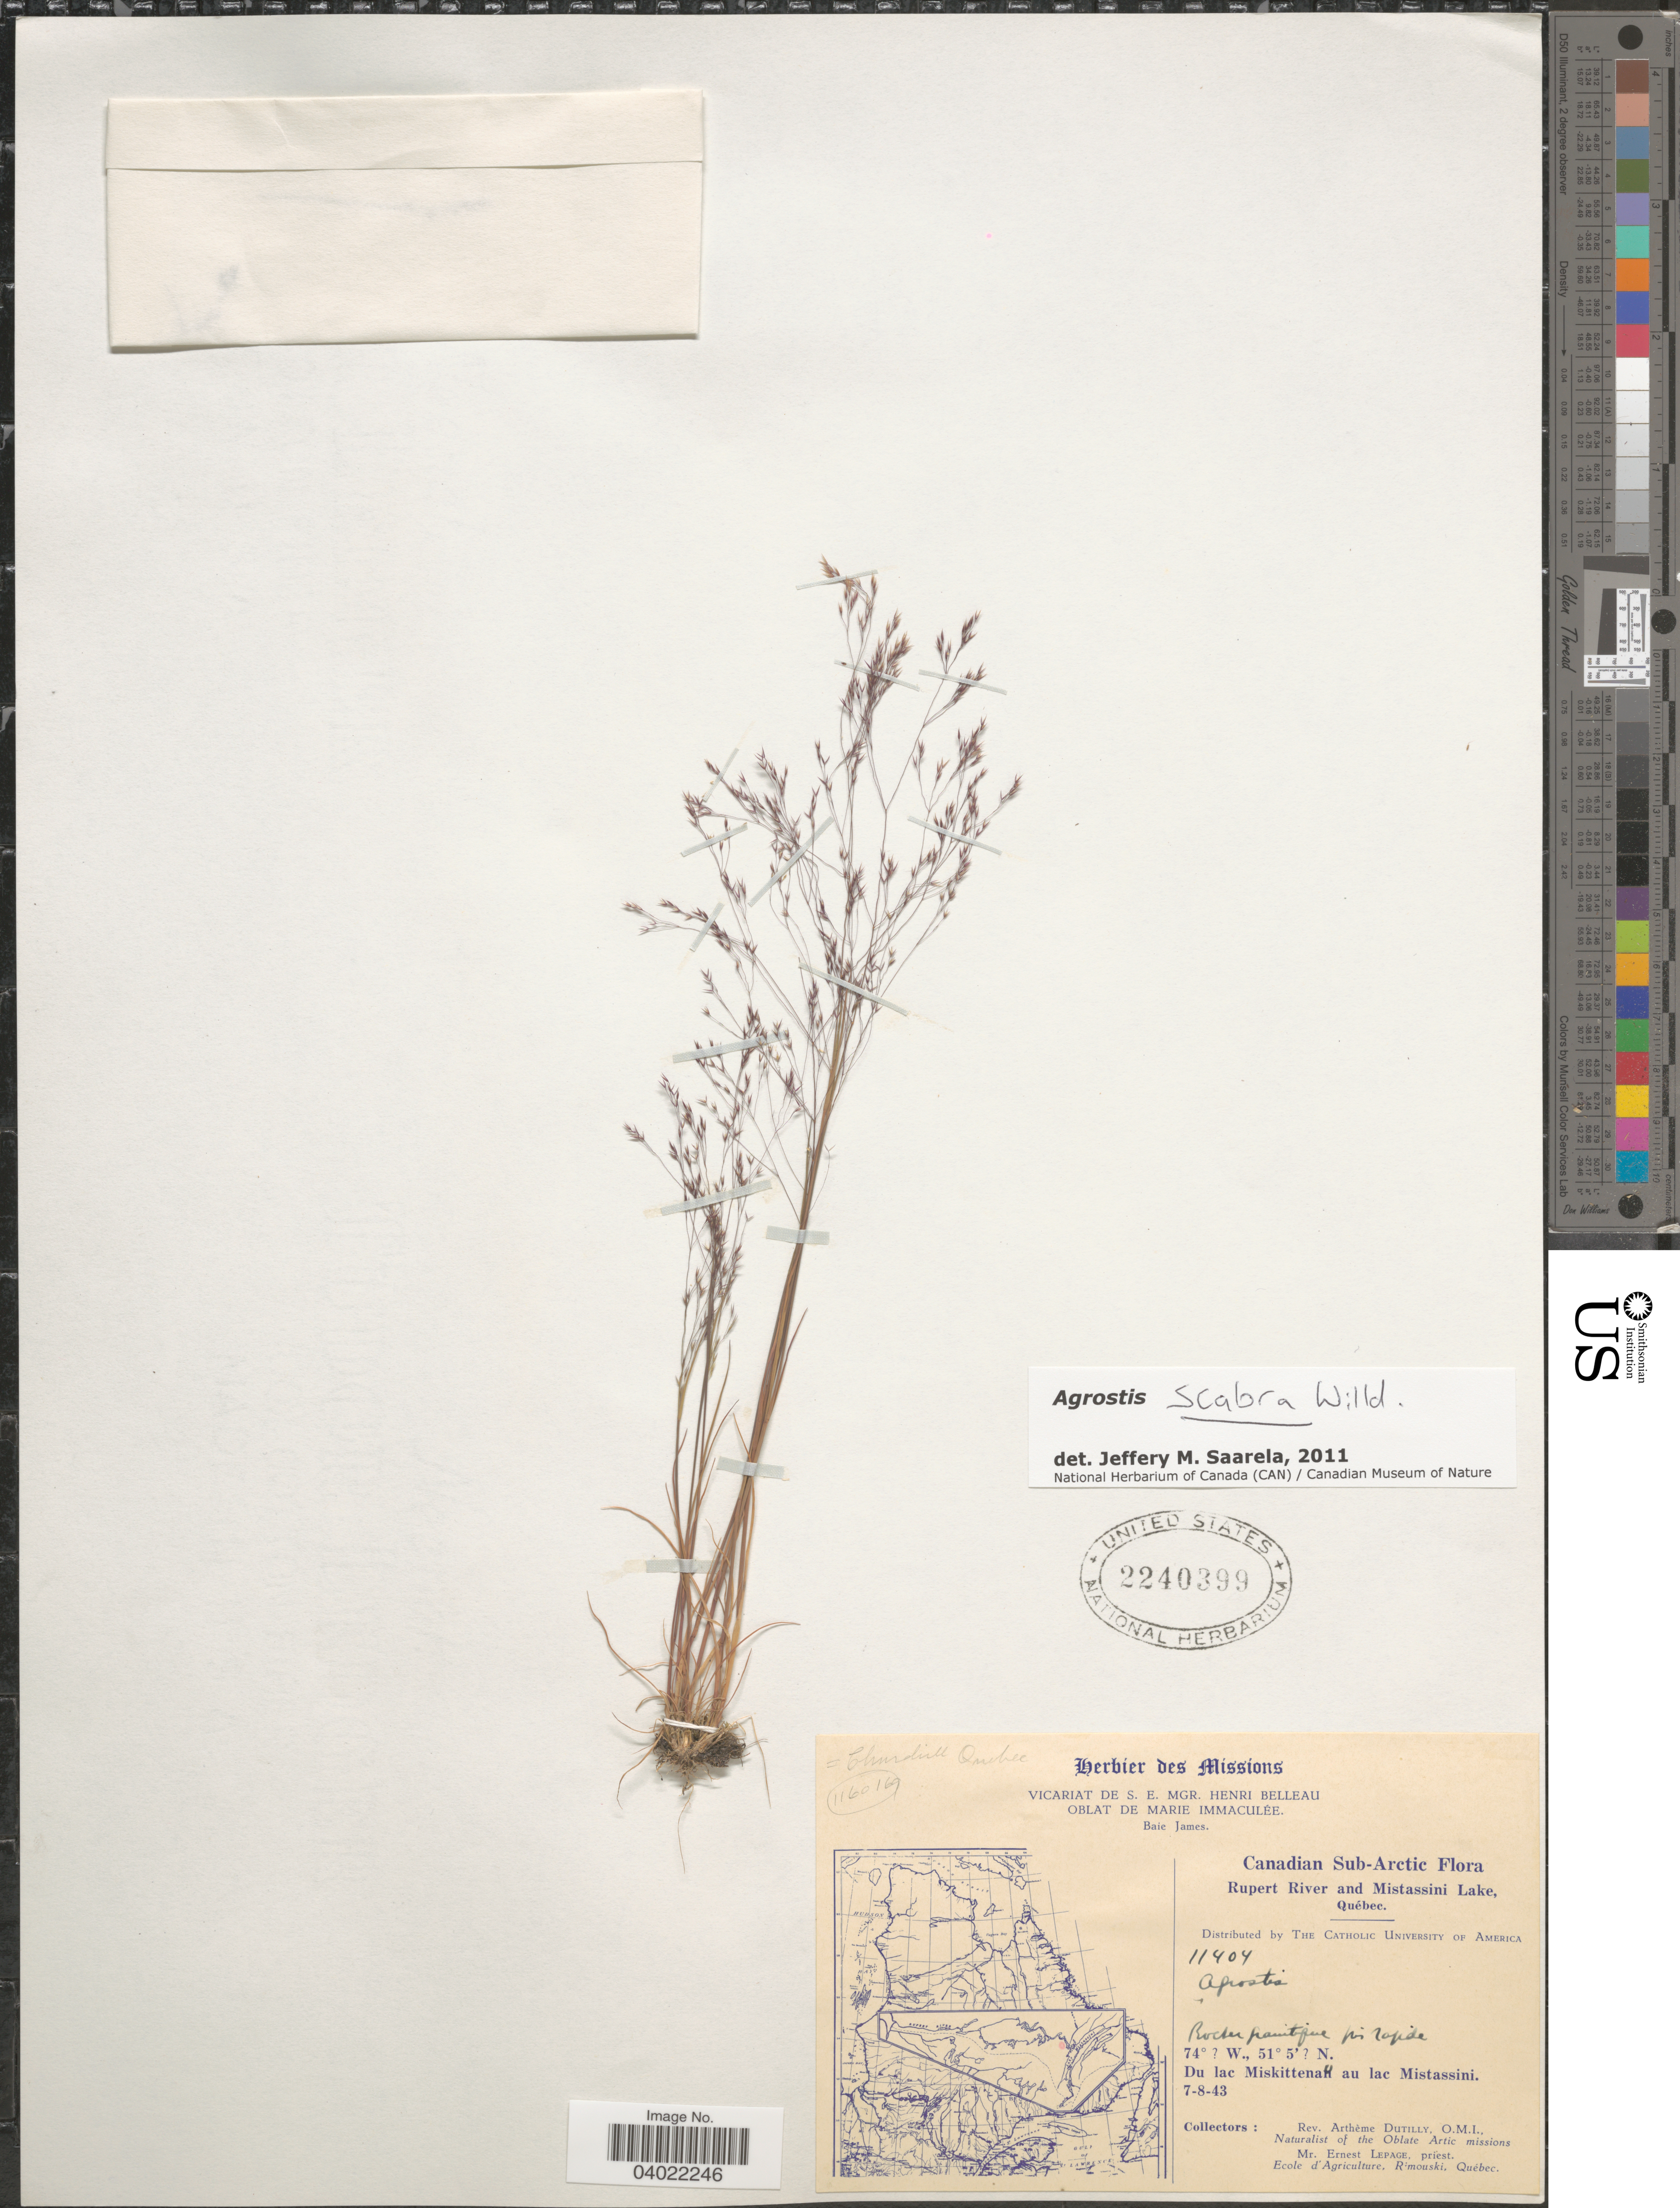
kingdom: Plantae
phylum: Tracheophyta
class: Liliopsida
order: Poales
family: Poaceae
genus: Agrostis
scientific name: Agrostis scabra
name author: Willd.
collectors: A. Dutilly & E. Lepage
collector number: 11404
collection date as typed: Transcribed d/m/y: 7/8/43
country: Canada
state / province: Quebec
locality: Canadian Sub-Arctic. Rupert River and Mistassini Lake. Du lac Miskittenau au lac Mistassini.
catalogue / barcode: US 2240399